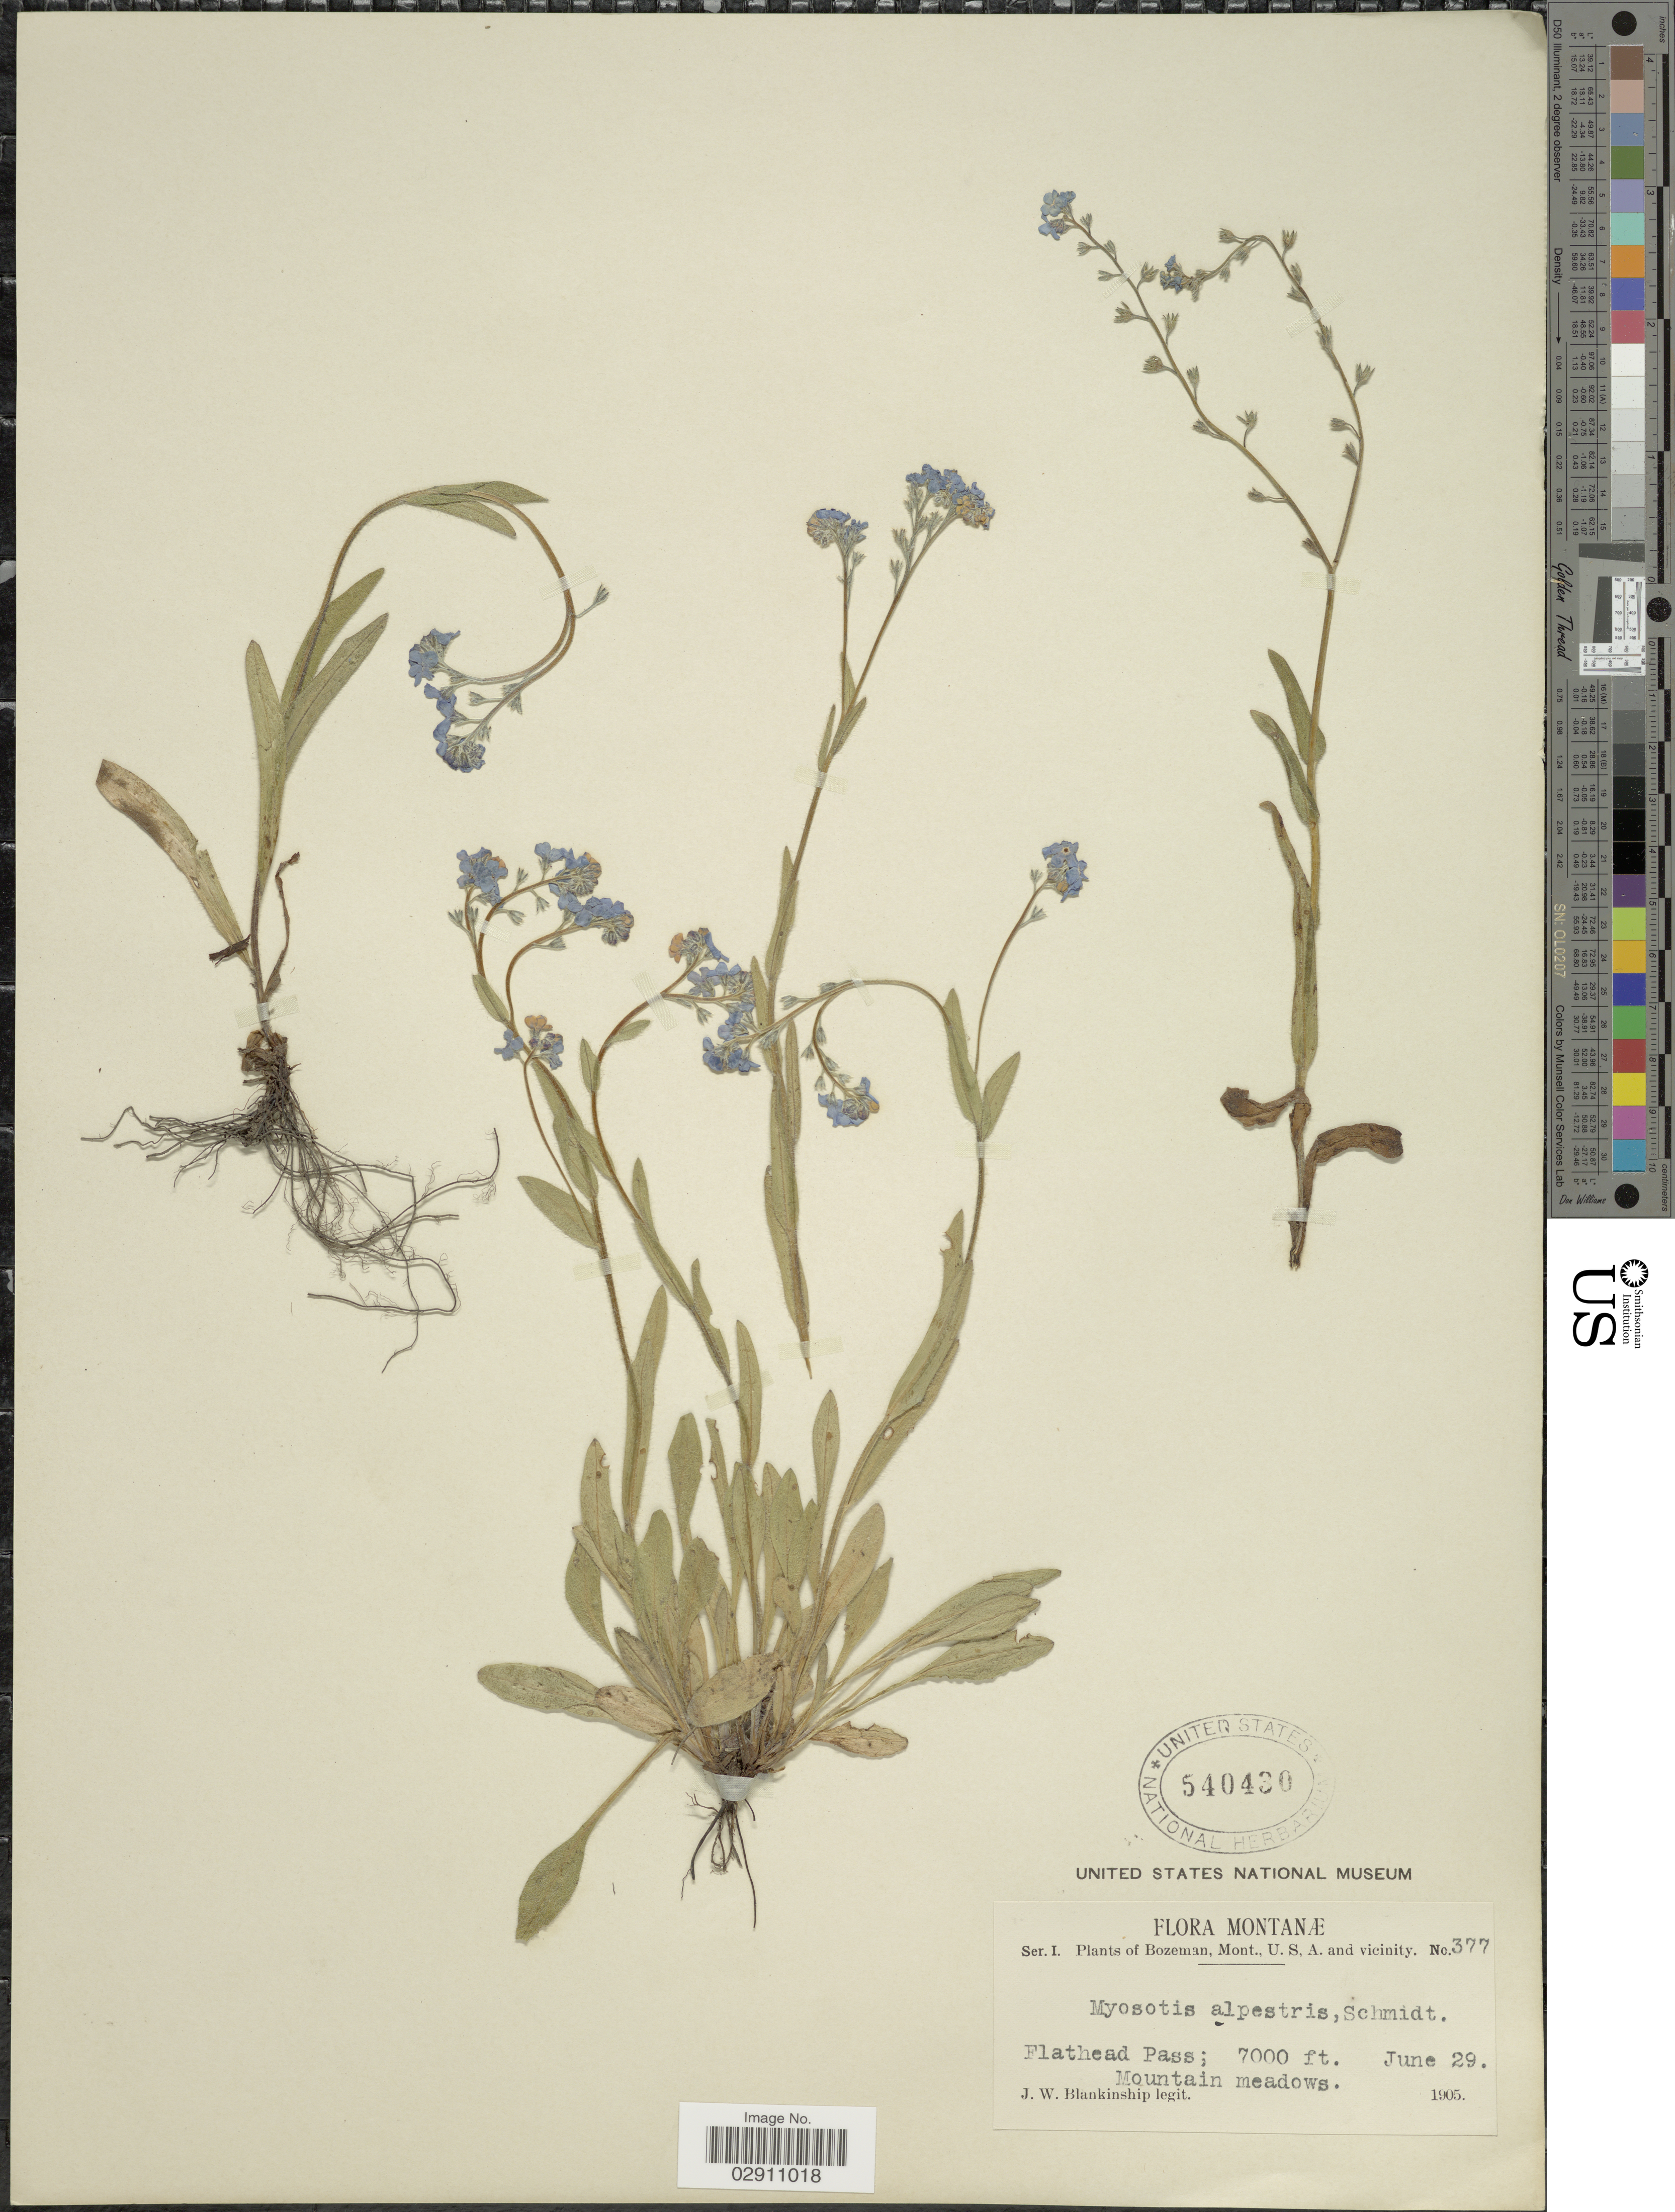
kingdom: Plantae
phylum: Tracheophyta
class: Magnoliopsida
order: Boraginales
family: Boraginaceae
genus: Myosotis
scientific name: Myosotis alpestris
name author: F.W. Schmidt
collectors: J. W. Blankinship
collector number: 377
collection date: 1905-06-29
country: United States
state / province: Montana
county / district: Gallatin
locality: Bozeman, Flathead Pass, Mountain meadows.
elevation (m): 2134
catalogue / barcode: US 540430